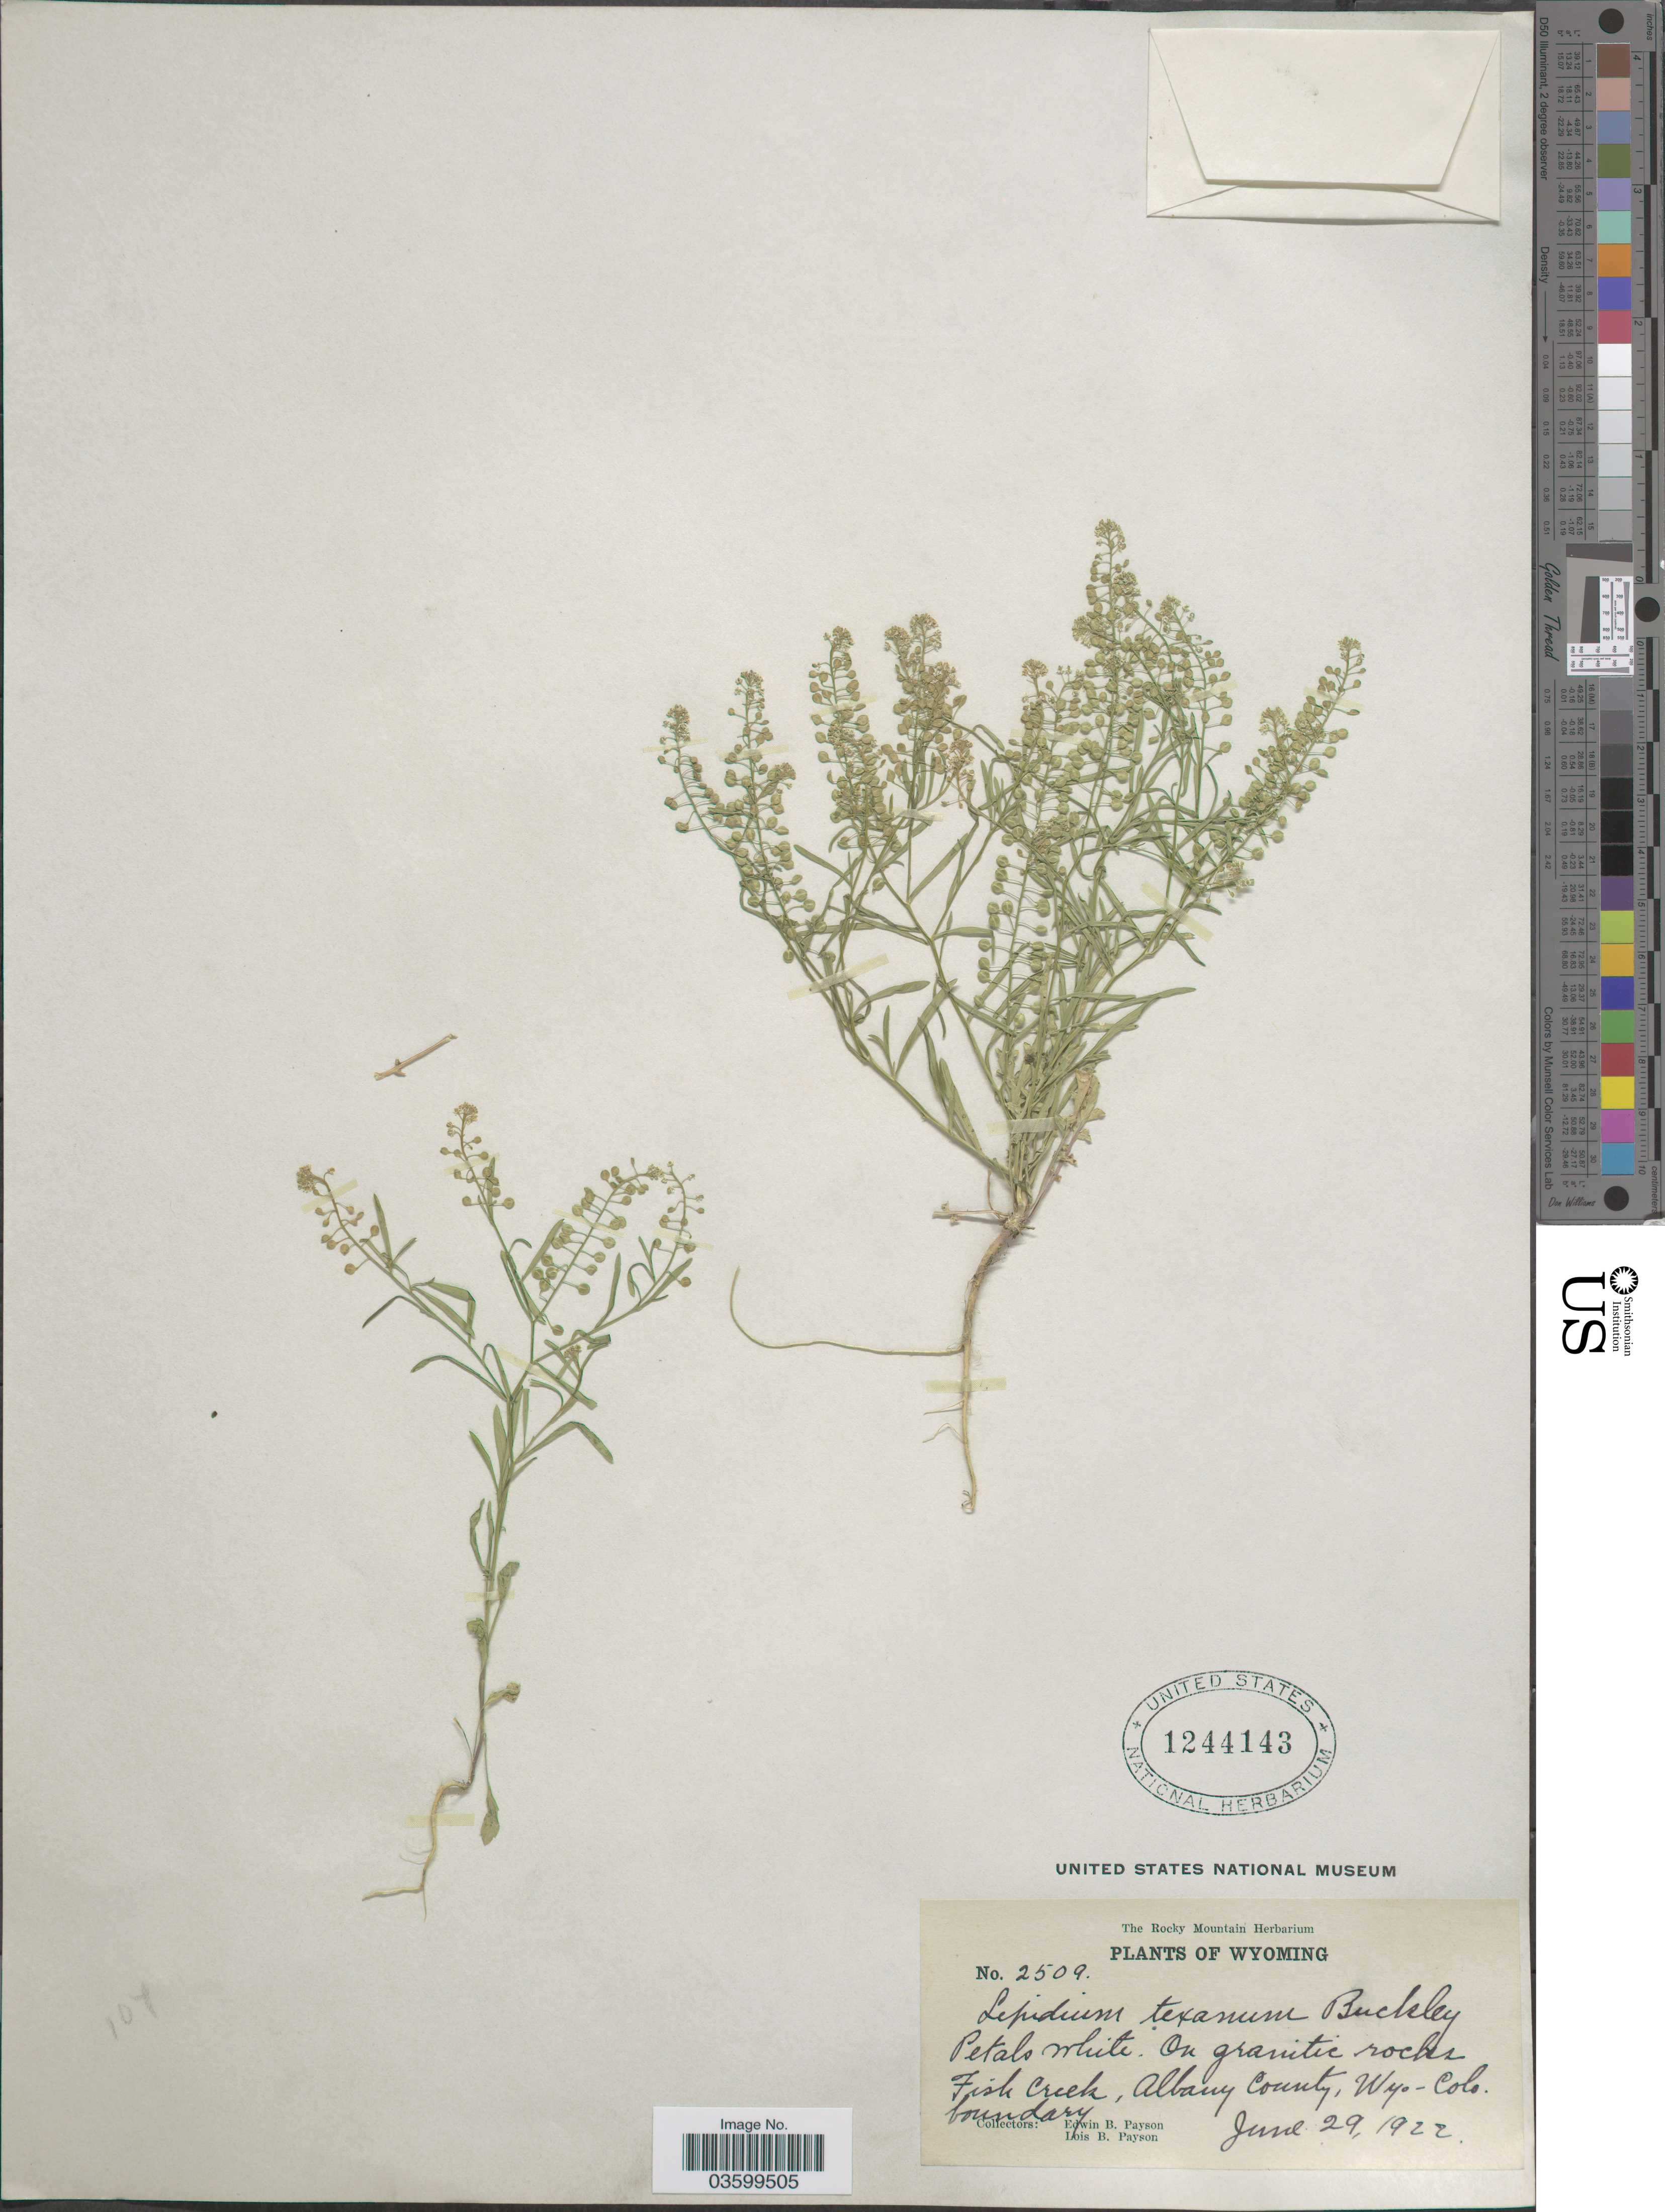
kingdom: Plantae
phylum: Tracheophyta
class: Magnoliopsida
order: Brassicales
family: Brassicaceae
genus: Lepidium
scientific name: Lepidium virginicum var. medium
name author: (Greene) C.L. Hitchc.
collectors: E. B. Payson & L. Payson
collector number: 2509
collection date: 1922-06-29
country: United States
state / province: Wyoming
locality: Fish Creek, Albany County, Wyo-Colo. boundary.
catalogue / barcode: US 1244143